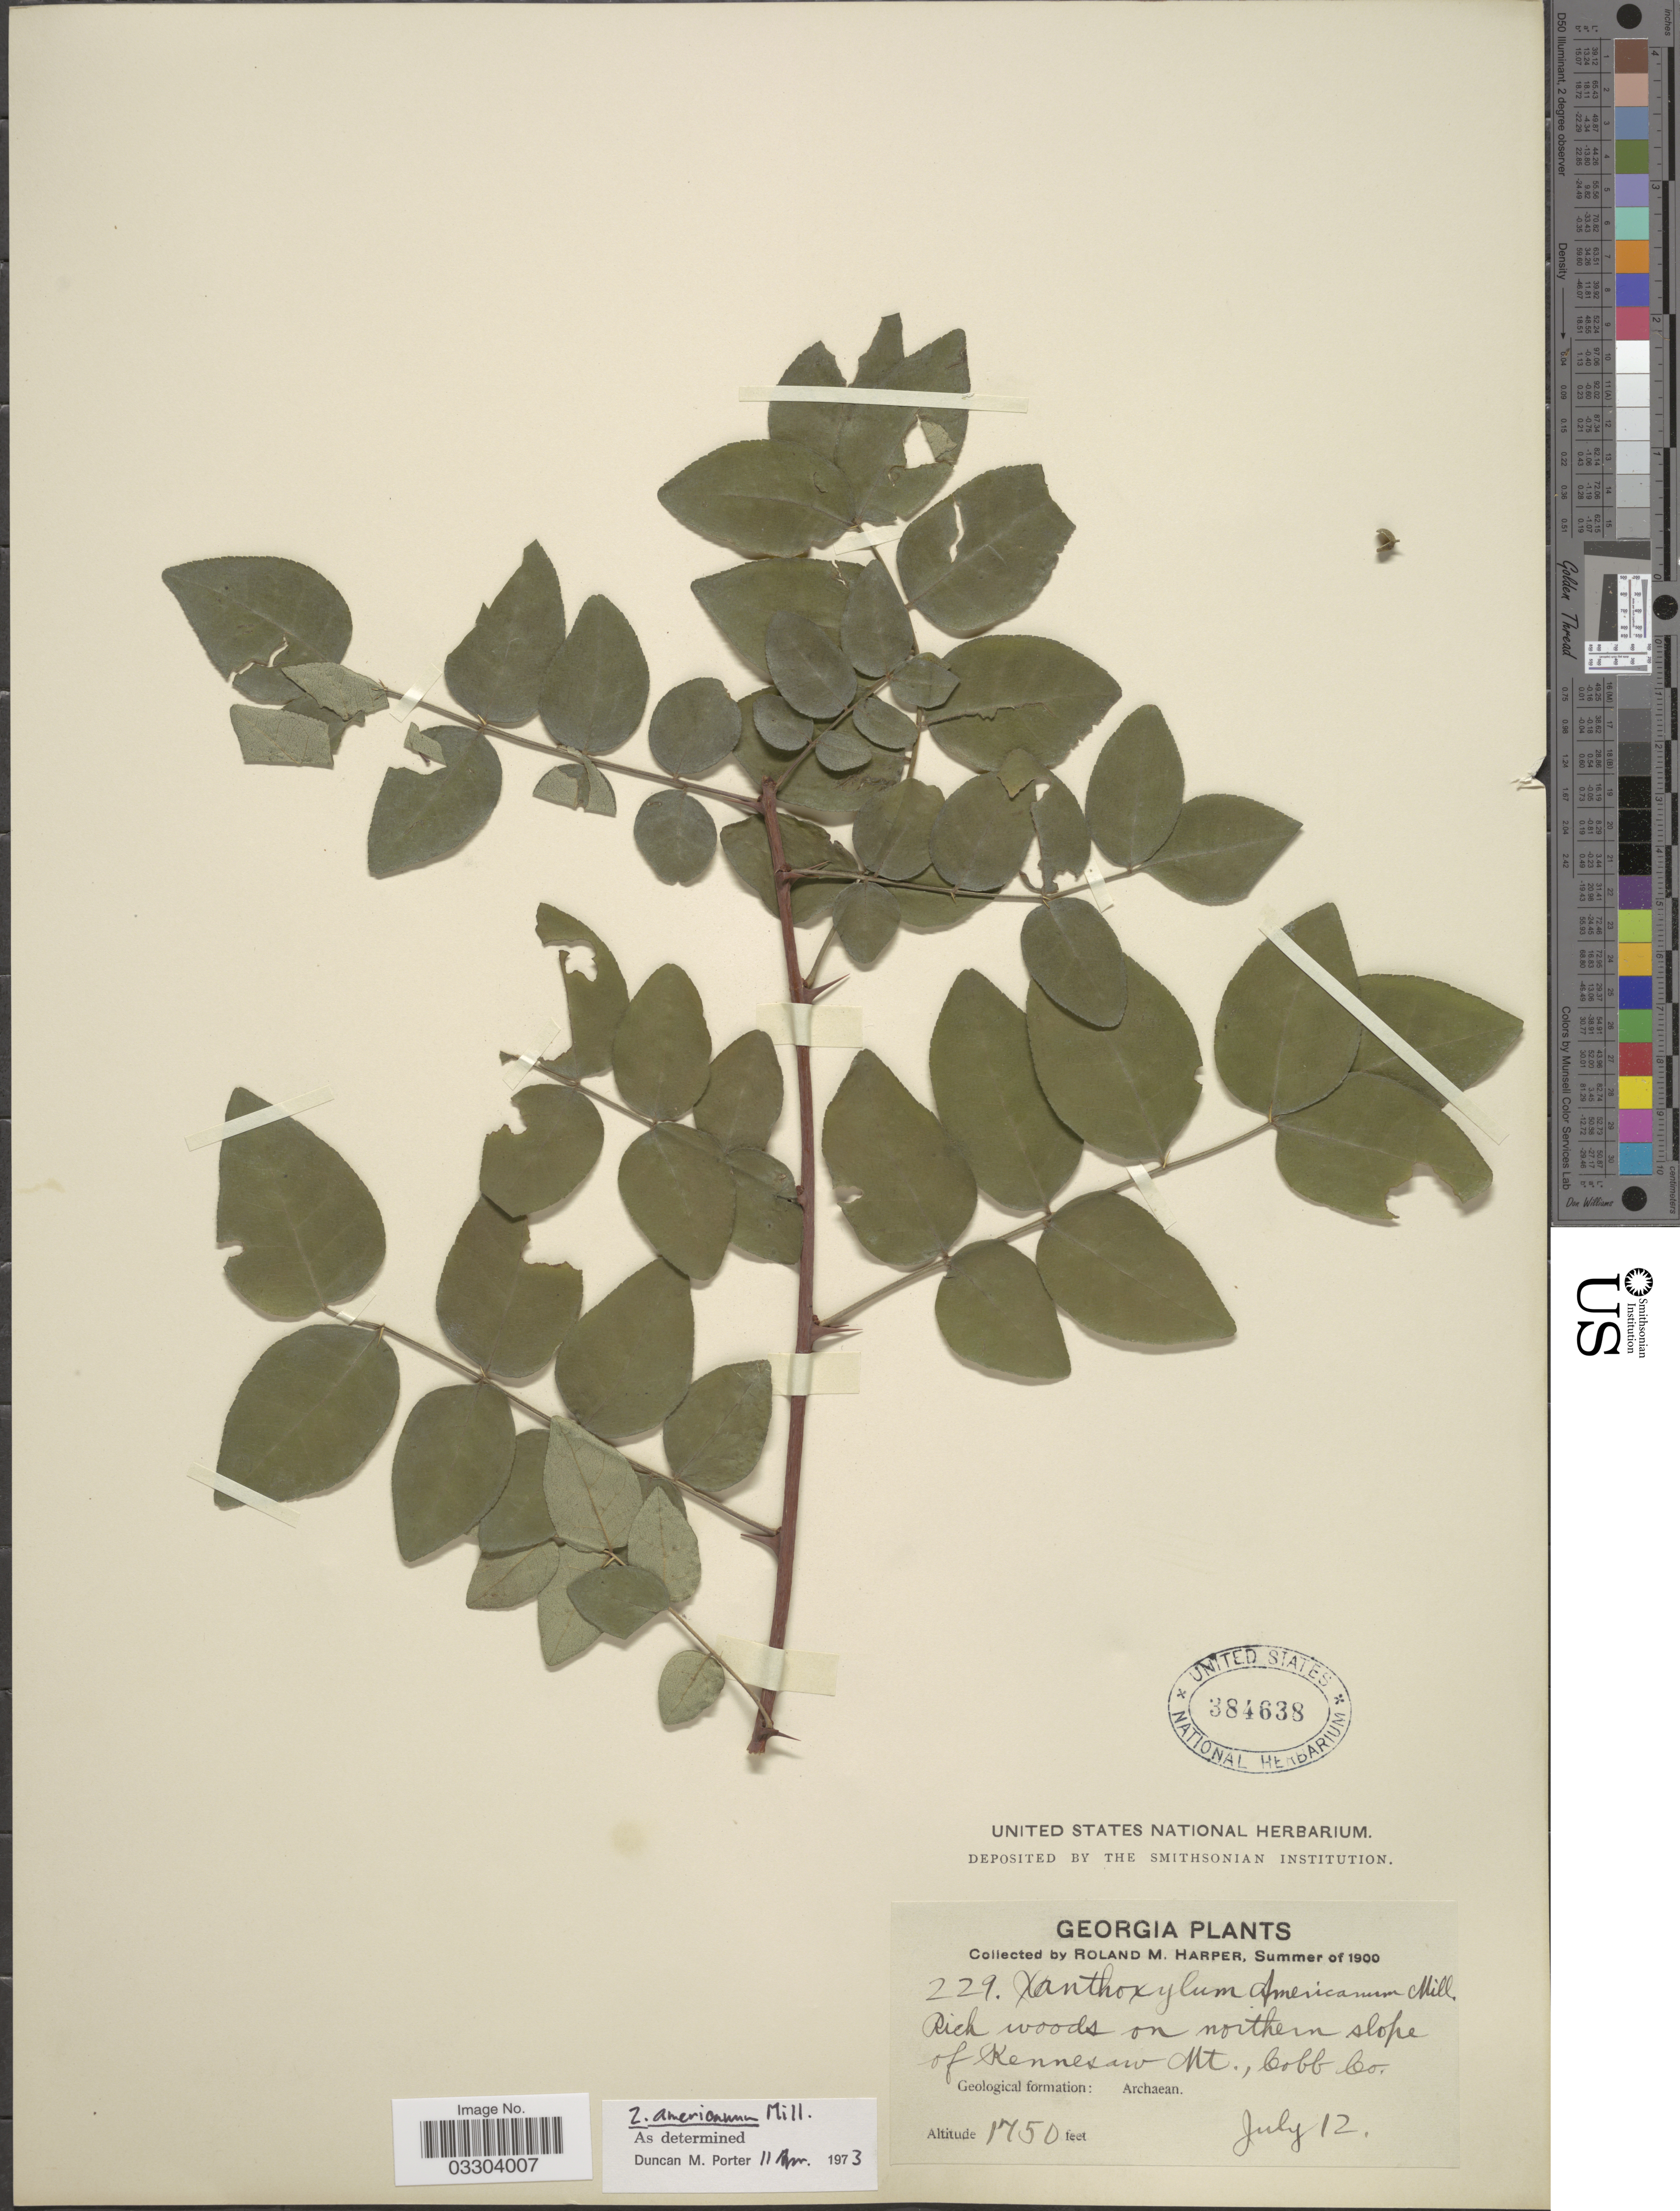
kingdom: Plantae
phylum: Tracheophyta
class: Magnoliopsida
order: Sapindales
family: Rutaceae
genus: Zanthoxylum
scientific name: Zanthoxylum americanum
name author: Mill.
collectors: R. M. Harper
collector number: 229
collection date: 1900-07-12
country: United States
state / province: Georgia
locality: Rich woods on northern slope of Kennesaw Mt., Cobb Co.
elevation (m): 533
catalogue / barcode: US 384638